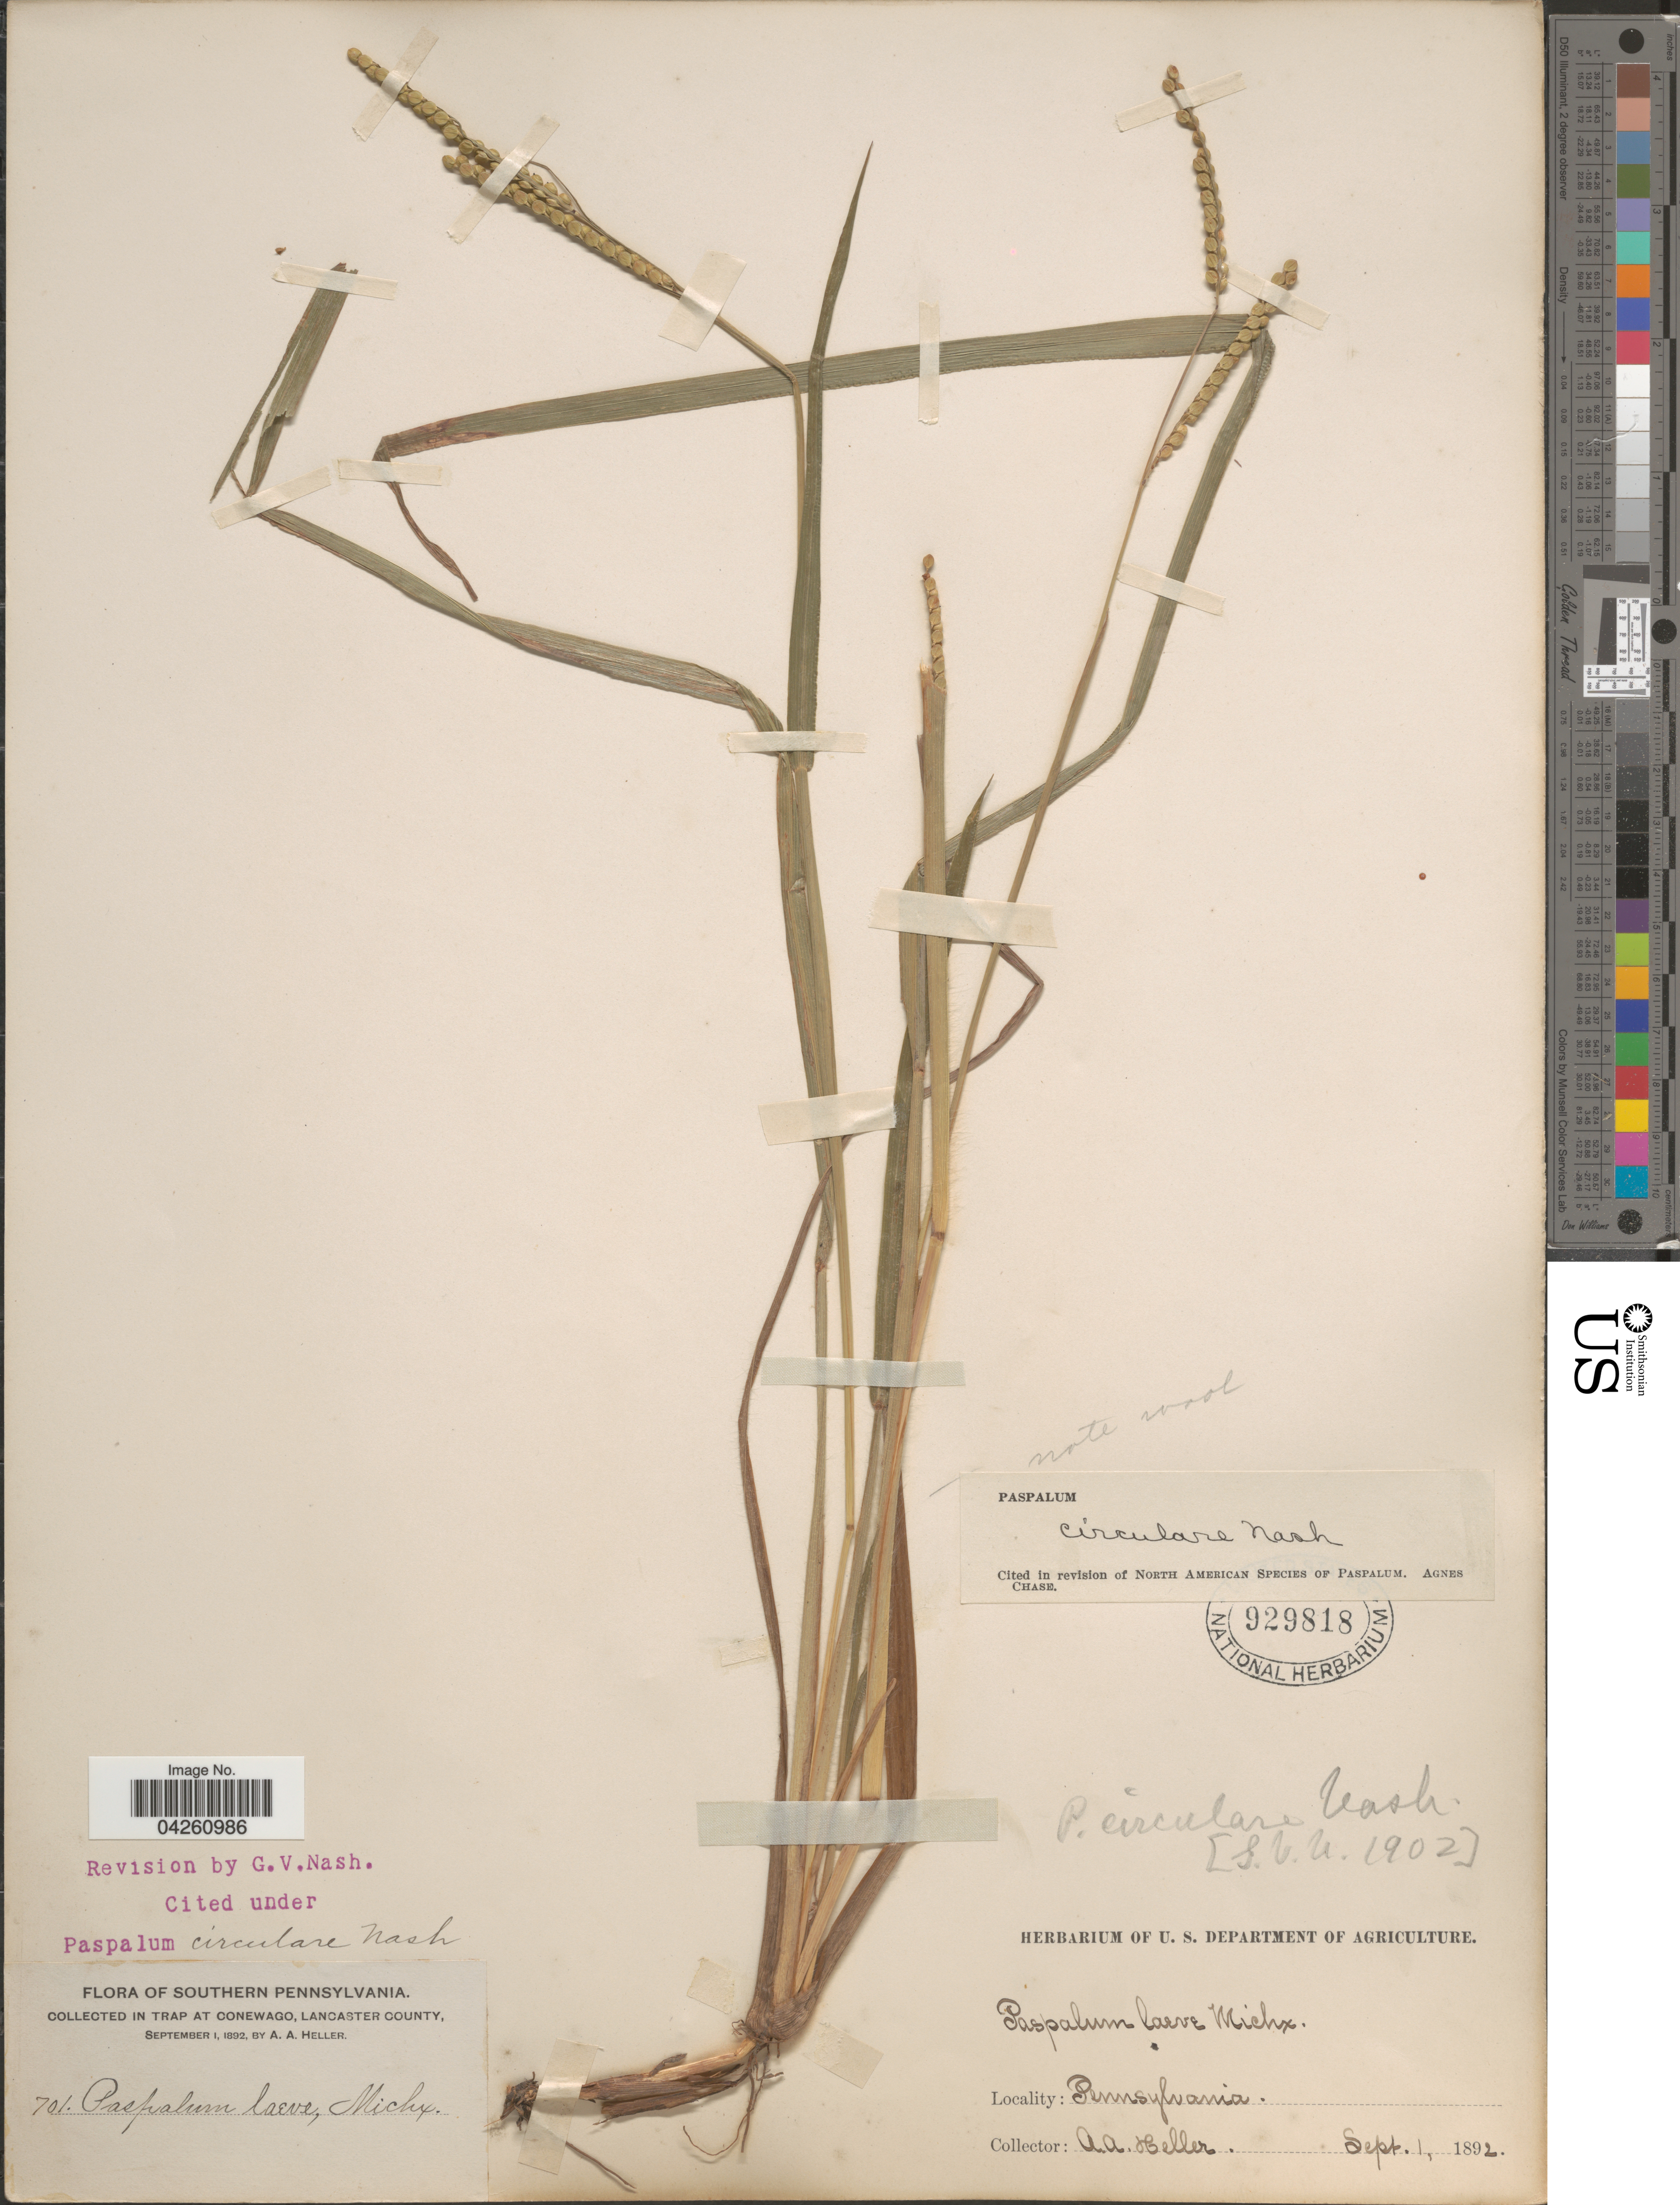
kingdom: Plantae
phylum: Tracheophyta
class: Liliopsida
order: Poales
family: Poaceae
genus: Paspalum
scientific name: Paspalum circulare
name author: Nash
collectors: A. A. Heller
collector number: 701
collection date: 1892-09-01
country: United States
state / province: Pennsylvania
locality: Southern Pennsylvania. In trap at Conewago, Lancaster County.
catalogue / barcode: US 929818